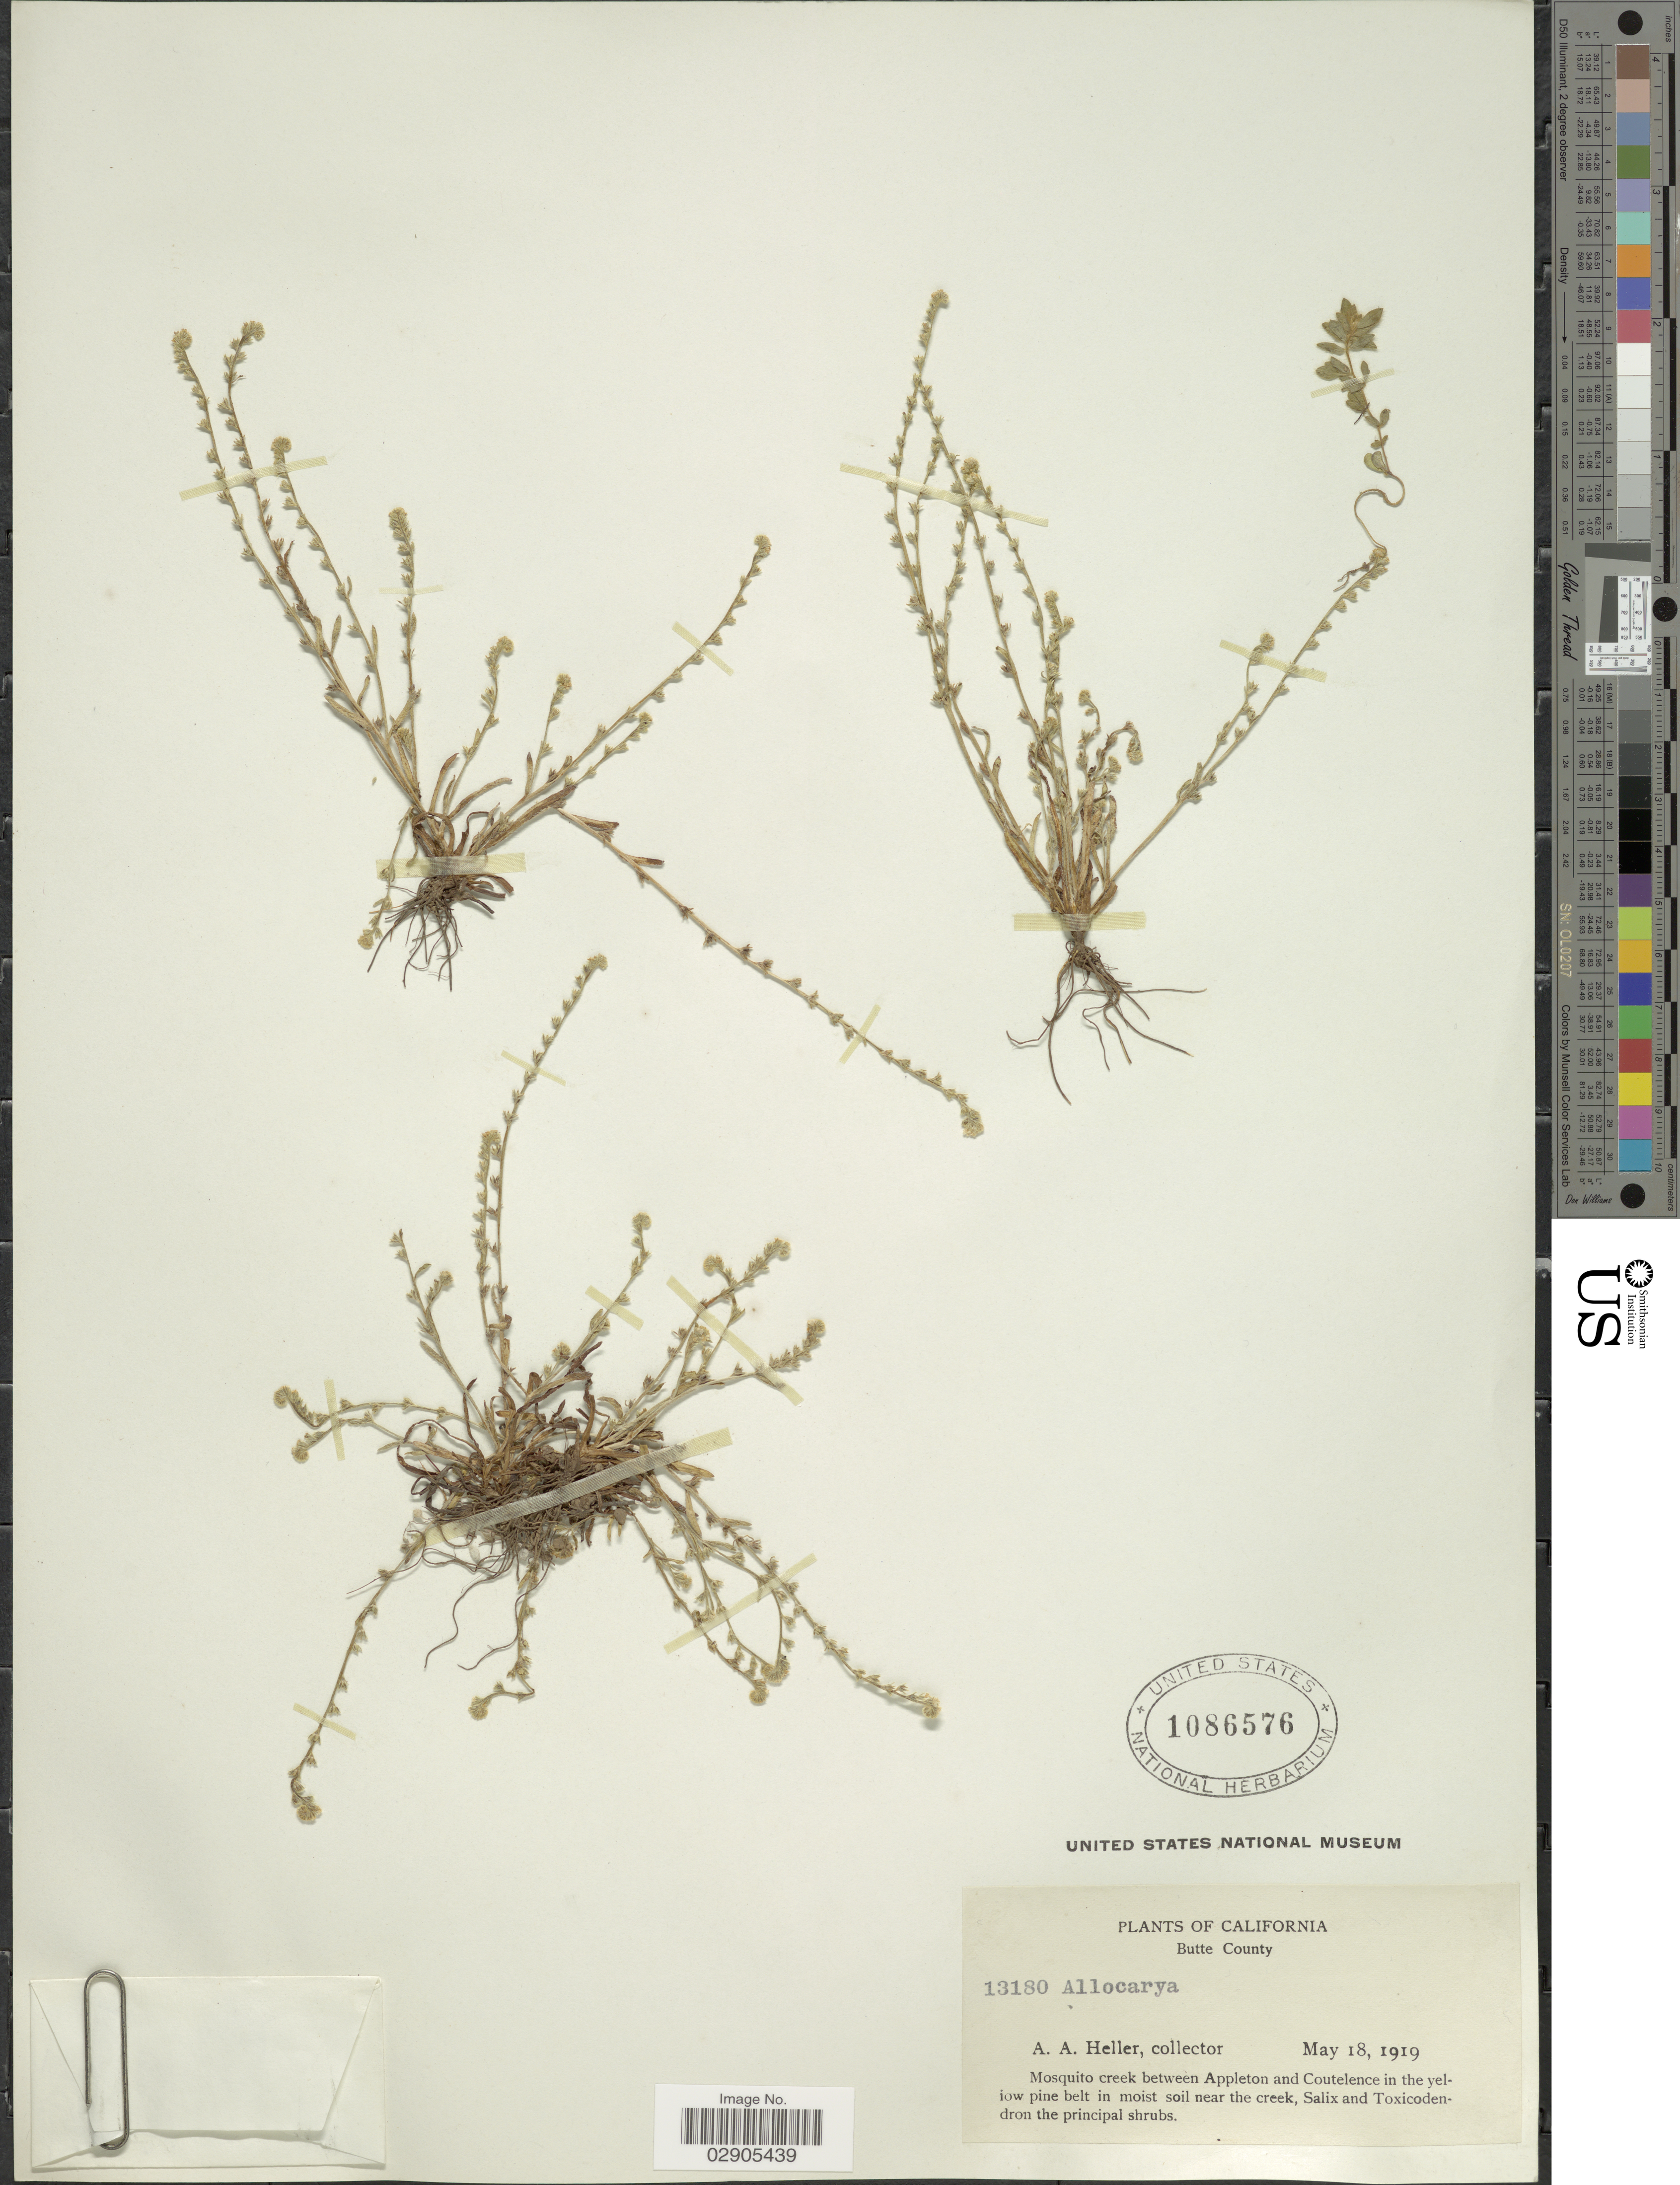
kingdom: Plantae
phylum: Tracheophyta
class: Magnoliopsida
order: Boraginales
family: Boraginaceae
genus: Allocarya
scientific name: Allocarya sp.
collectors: A. A. Heller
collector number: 13180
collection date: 1919-05-18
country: United States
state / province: California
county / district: Butte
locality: Butte County. Mosquito creek between Appleton and Coutelence in the yellow pine belt in moist soil near the creek.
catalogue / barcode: US 1086576